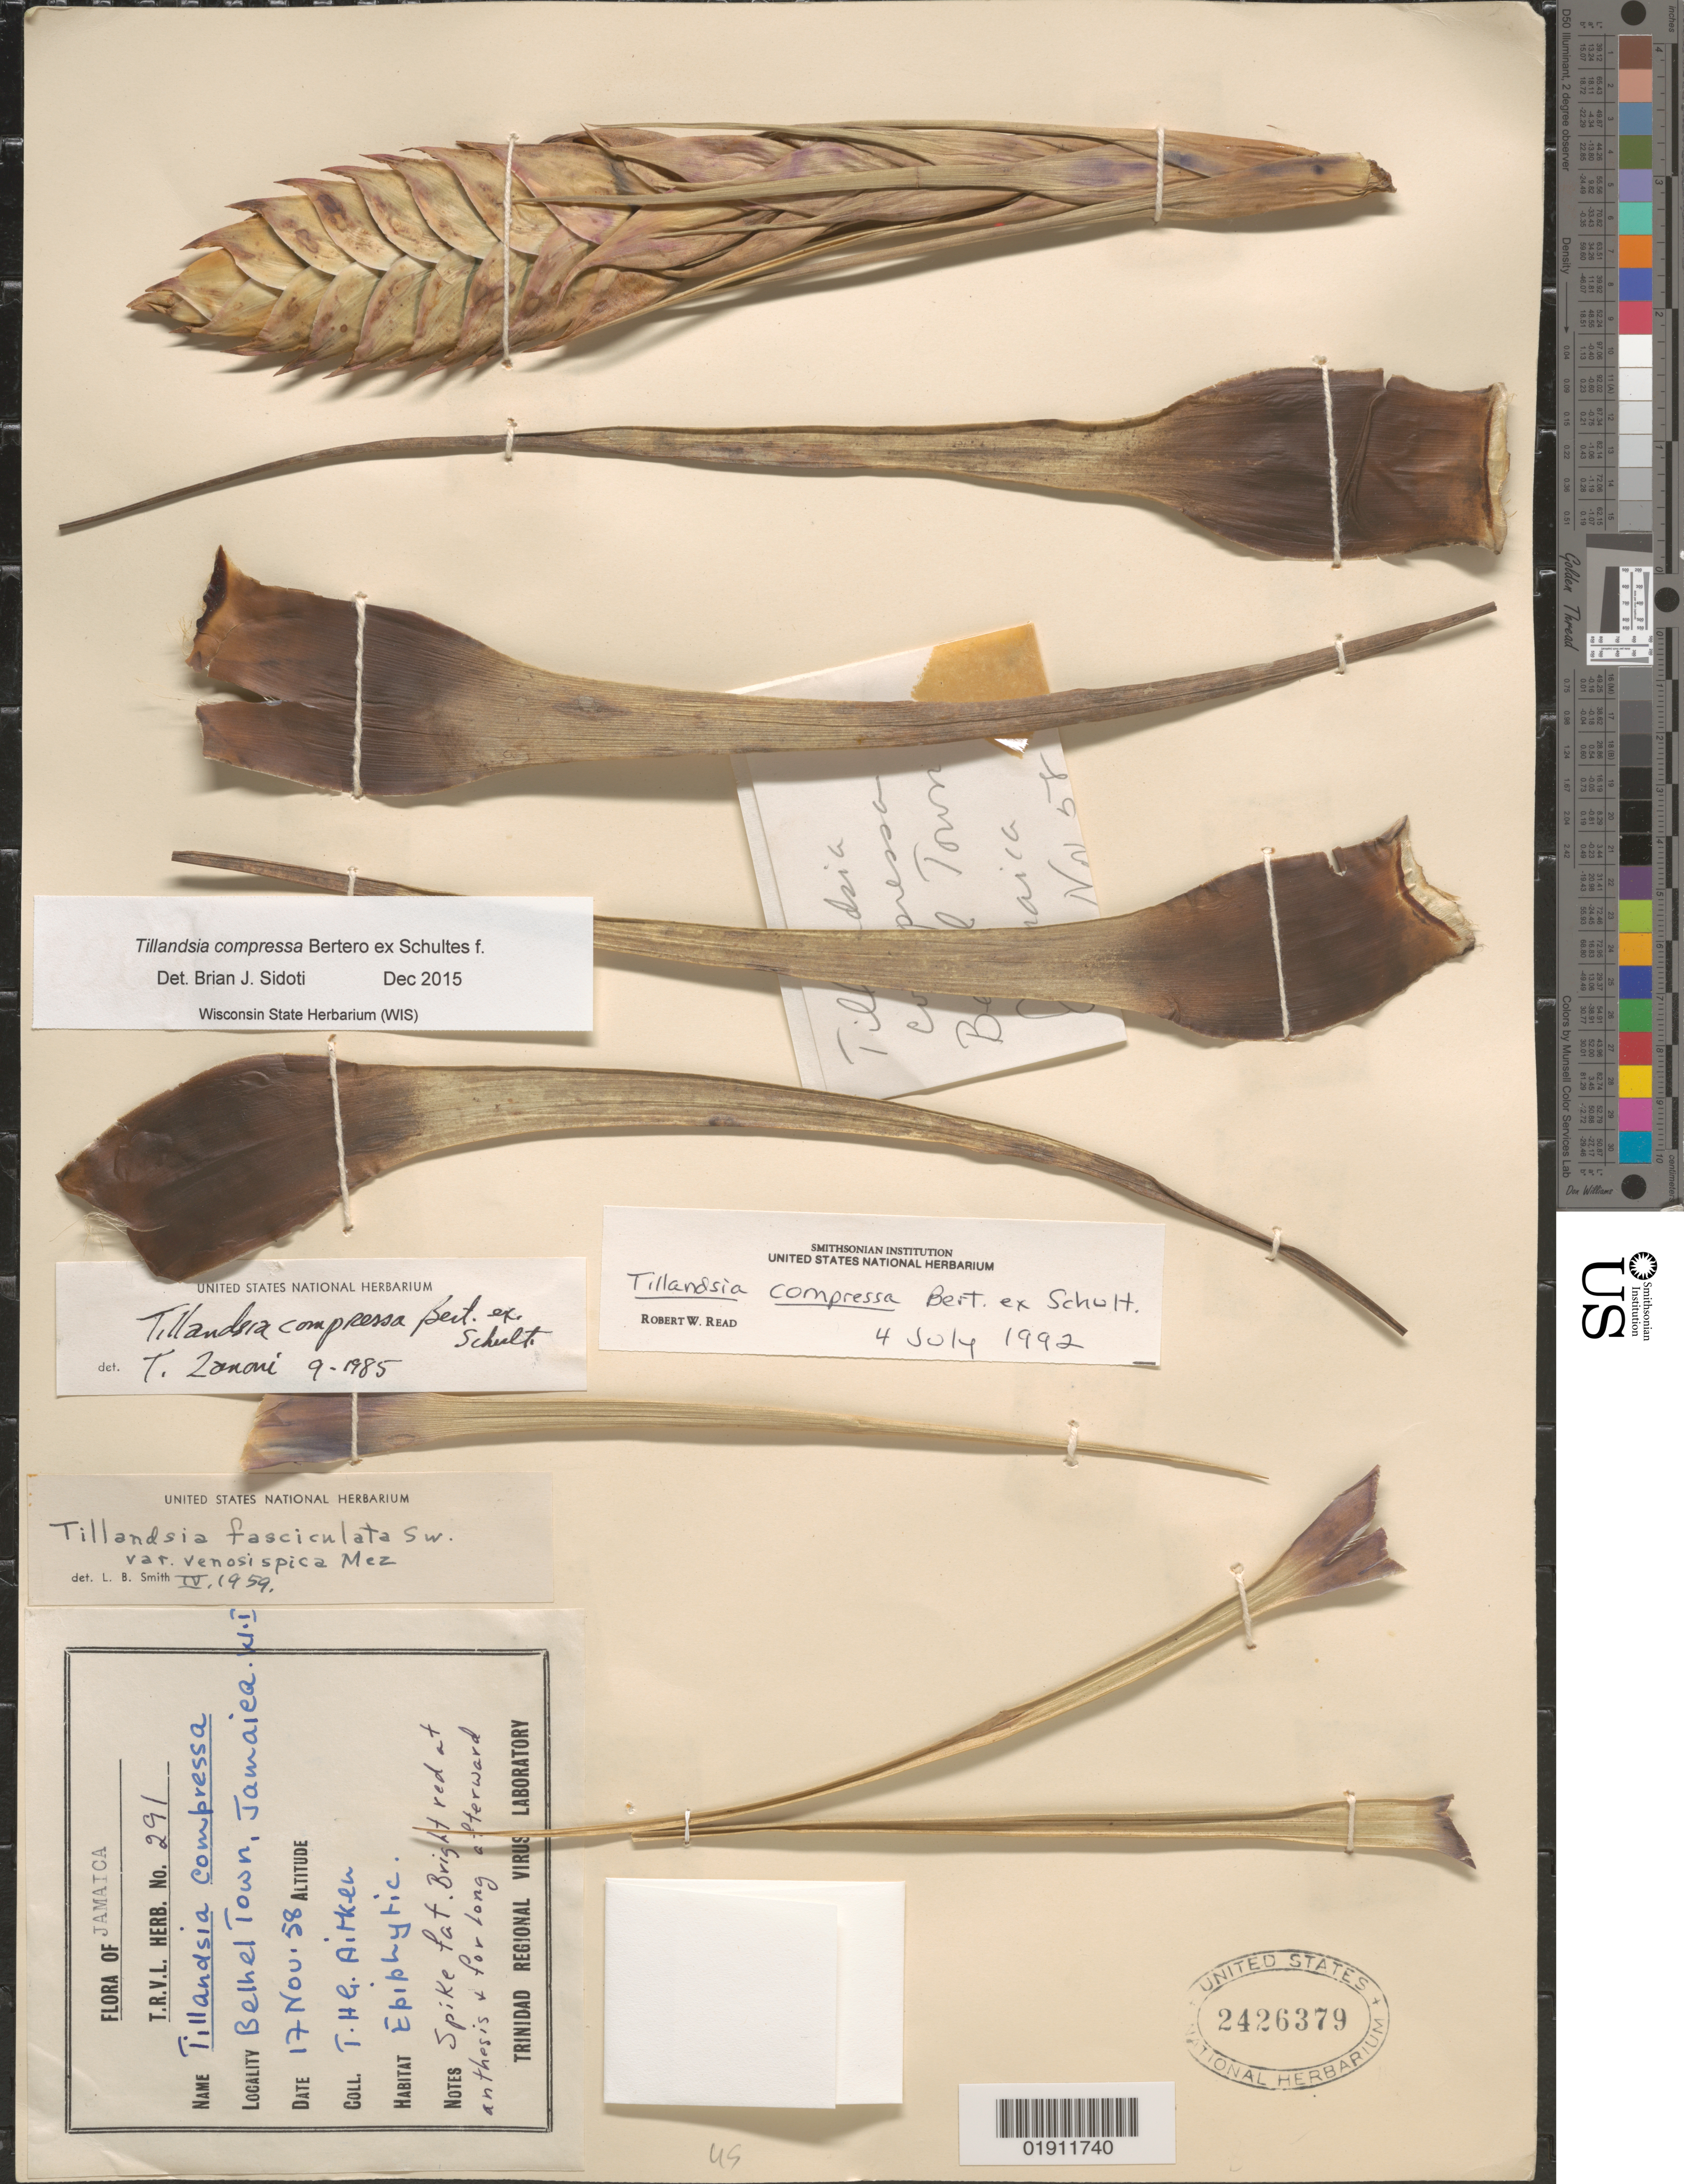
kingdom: Plantae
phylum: Tracheophyta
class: Liliopsida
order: Poales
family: Bromeliaceae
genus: Tillandsia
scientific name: Tillandsia compressa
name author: Bertero ex Schult. & Schult. f.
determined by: Sidoti, B. J.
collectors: T. Aitken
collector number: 291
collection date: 1958-11-17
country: Jamaica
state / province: Westmoreland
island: Jamaica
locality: Bethel Town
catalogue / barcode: US 2426379